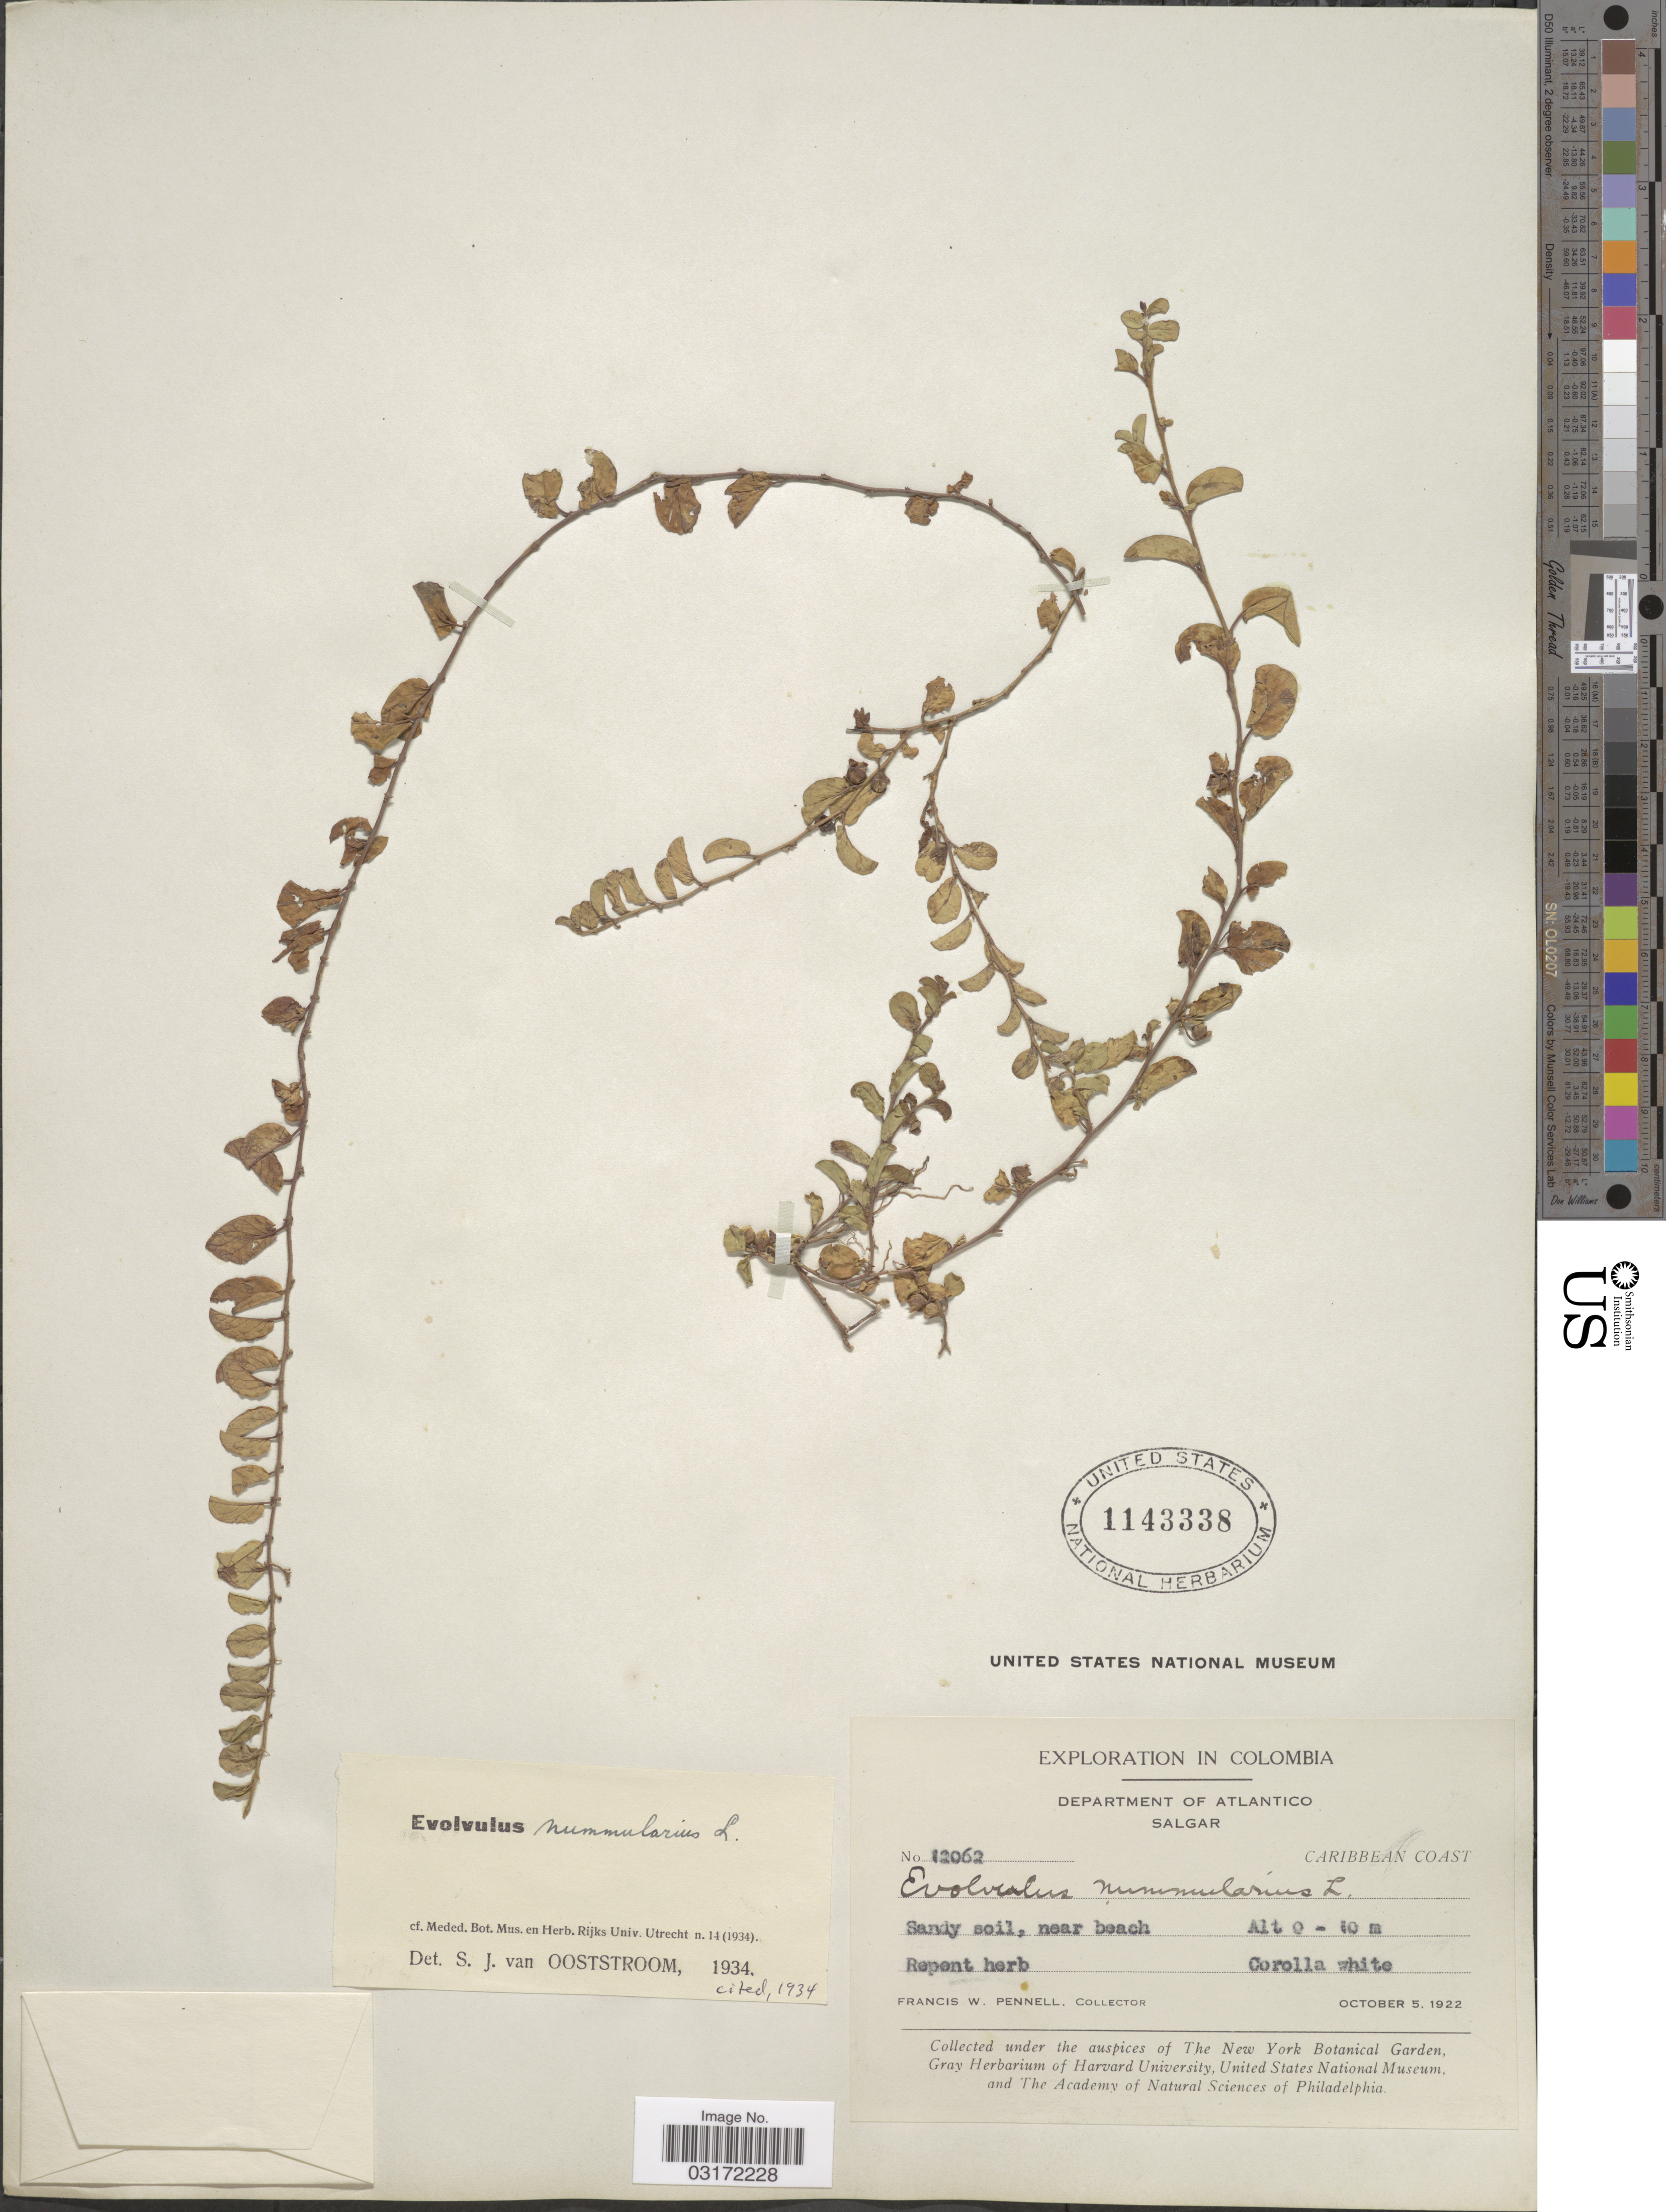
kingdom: Plantae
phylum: Tracheophyta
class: Magnoliopsida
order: Solanales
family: Convolvulaceae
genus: Evolvulus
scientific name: Evolvulus nummularius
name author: (L.) L.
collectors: F. W. Pennell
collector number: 12062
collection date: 1922-10-05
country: Colombia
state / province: Atlántico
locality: Department of Atlantico. Salgar. Caribbean Coast.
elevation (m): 0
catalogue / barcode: US 1143338